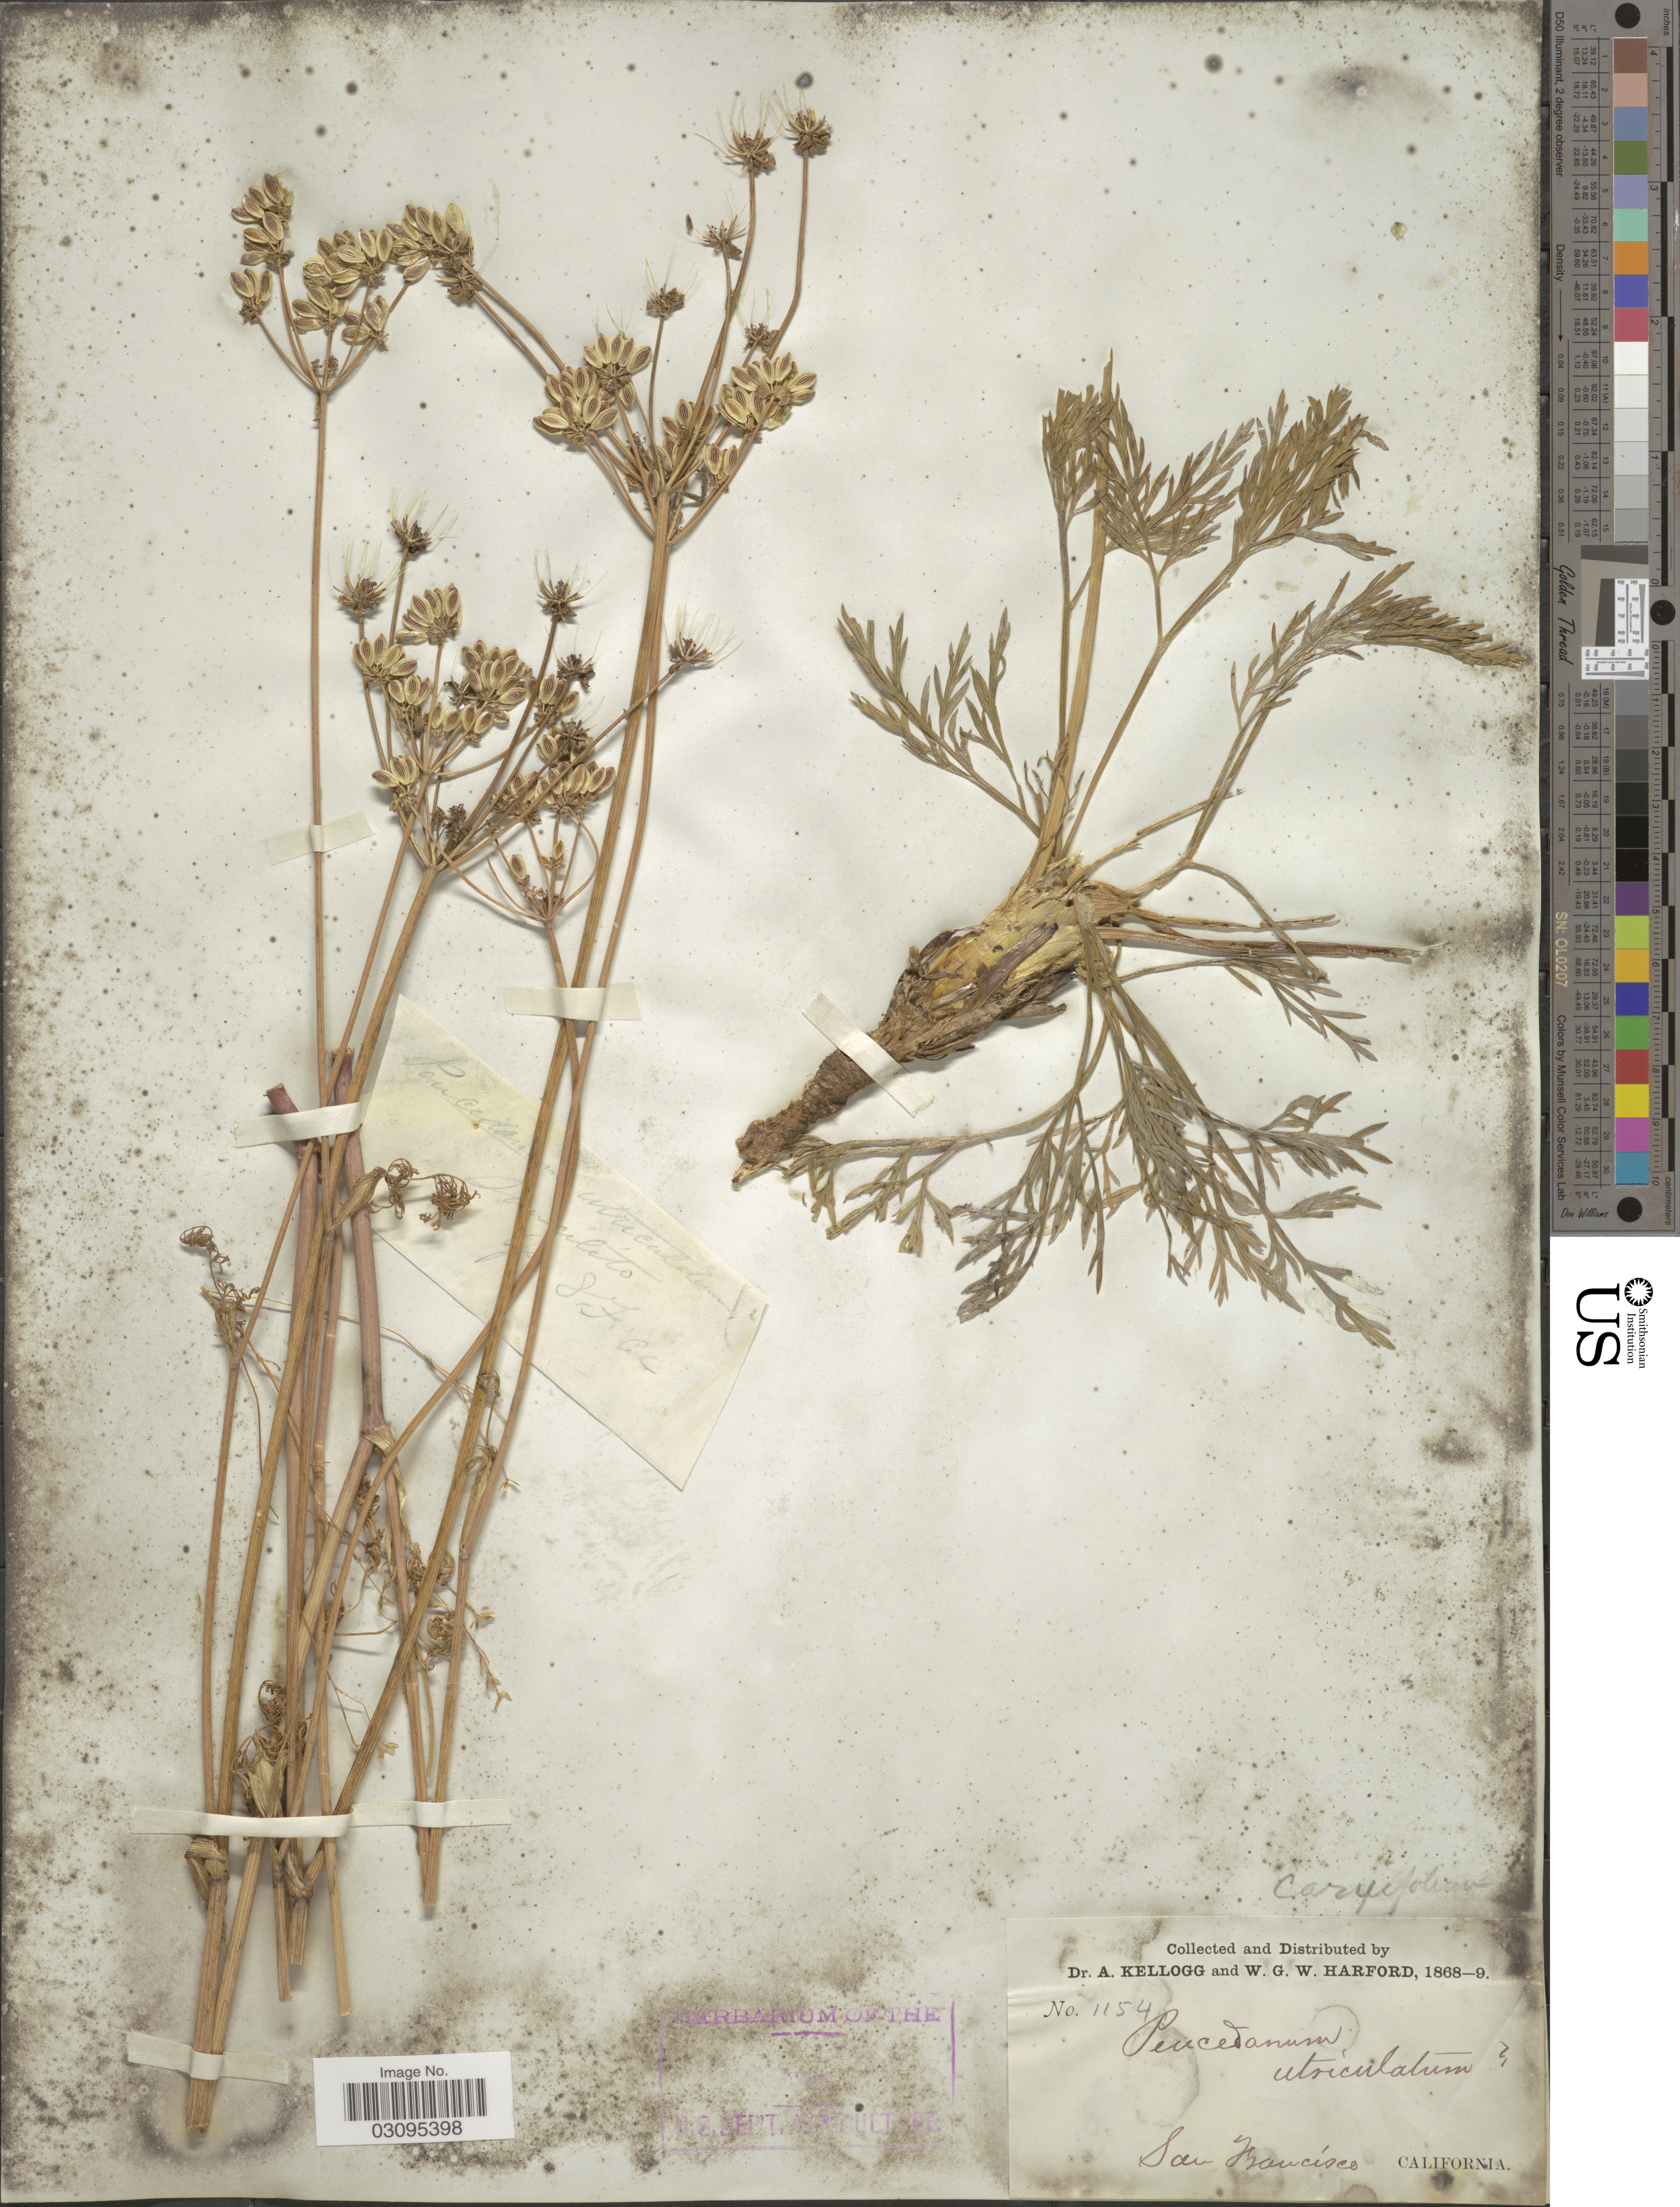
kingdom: Plantae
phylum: Tracheophyta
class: Magnoliopsida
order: Apiales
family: Apiaceae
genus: Lomatium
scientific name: Lomatium utriculatum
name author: (Nutt. ex Torr. & A. Gray) J.M. Coult. & Rose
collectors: A. Kellogg & W. G. W. Harford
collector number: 1154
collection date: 1868/1869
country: United States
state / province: California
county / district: San Francisco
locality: San Francisco.